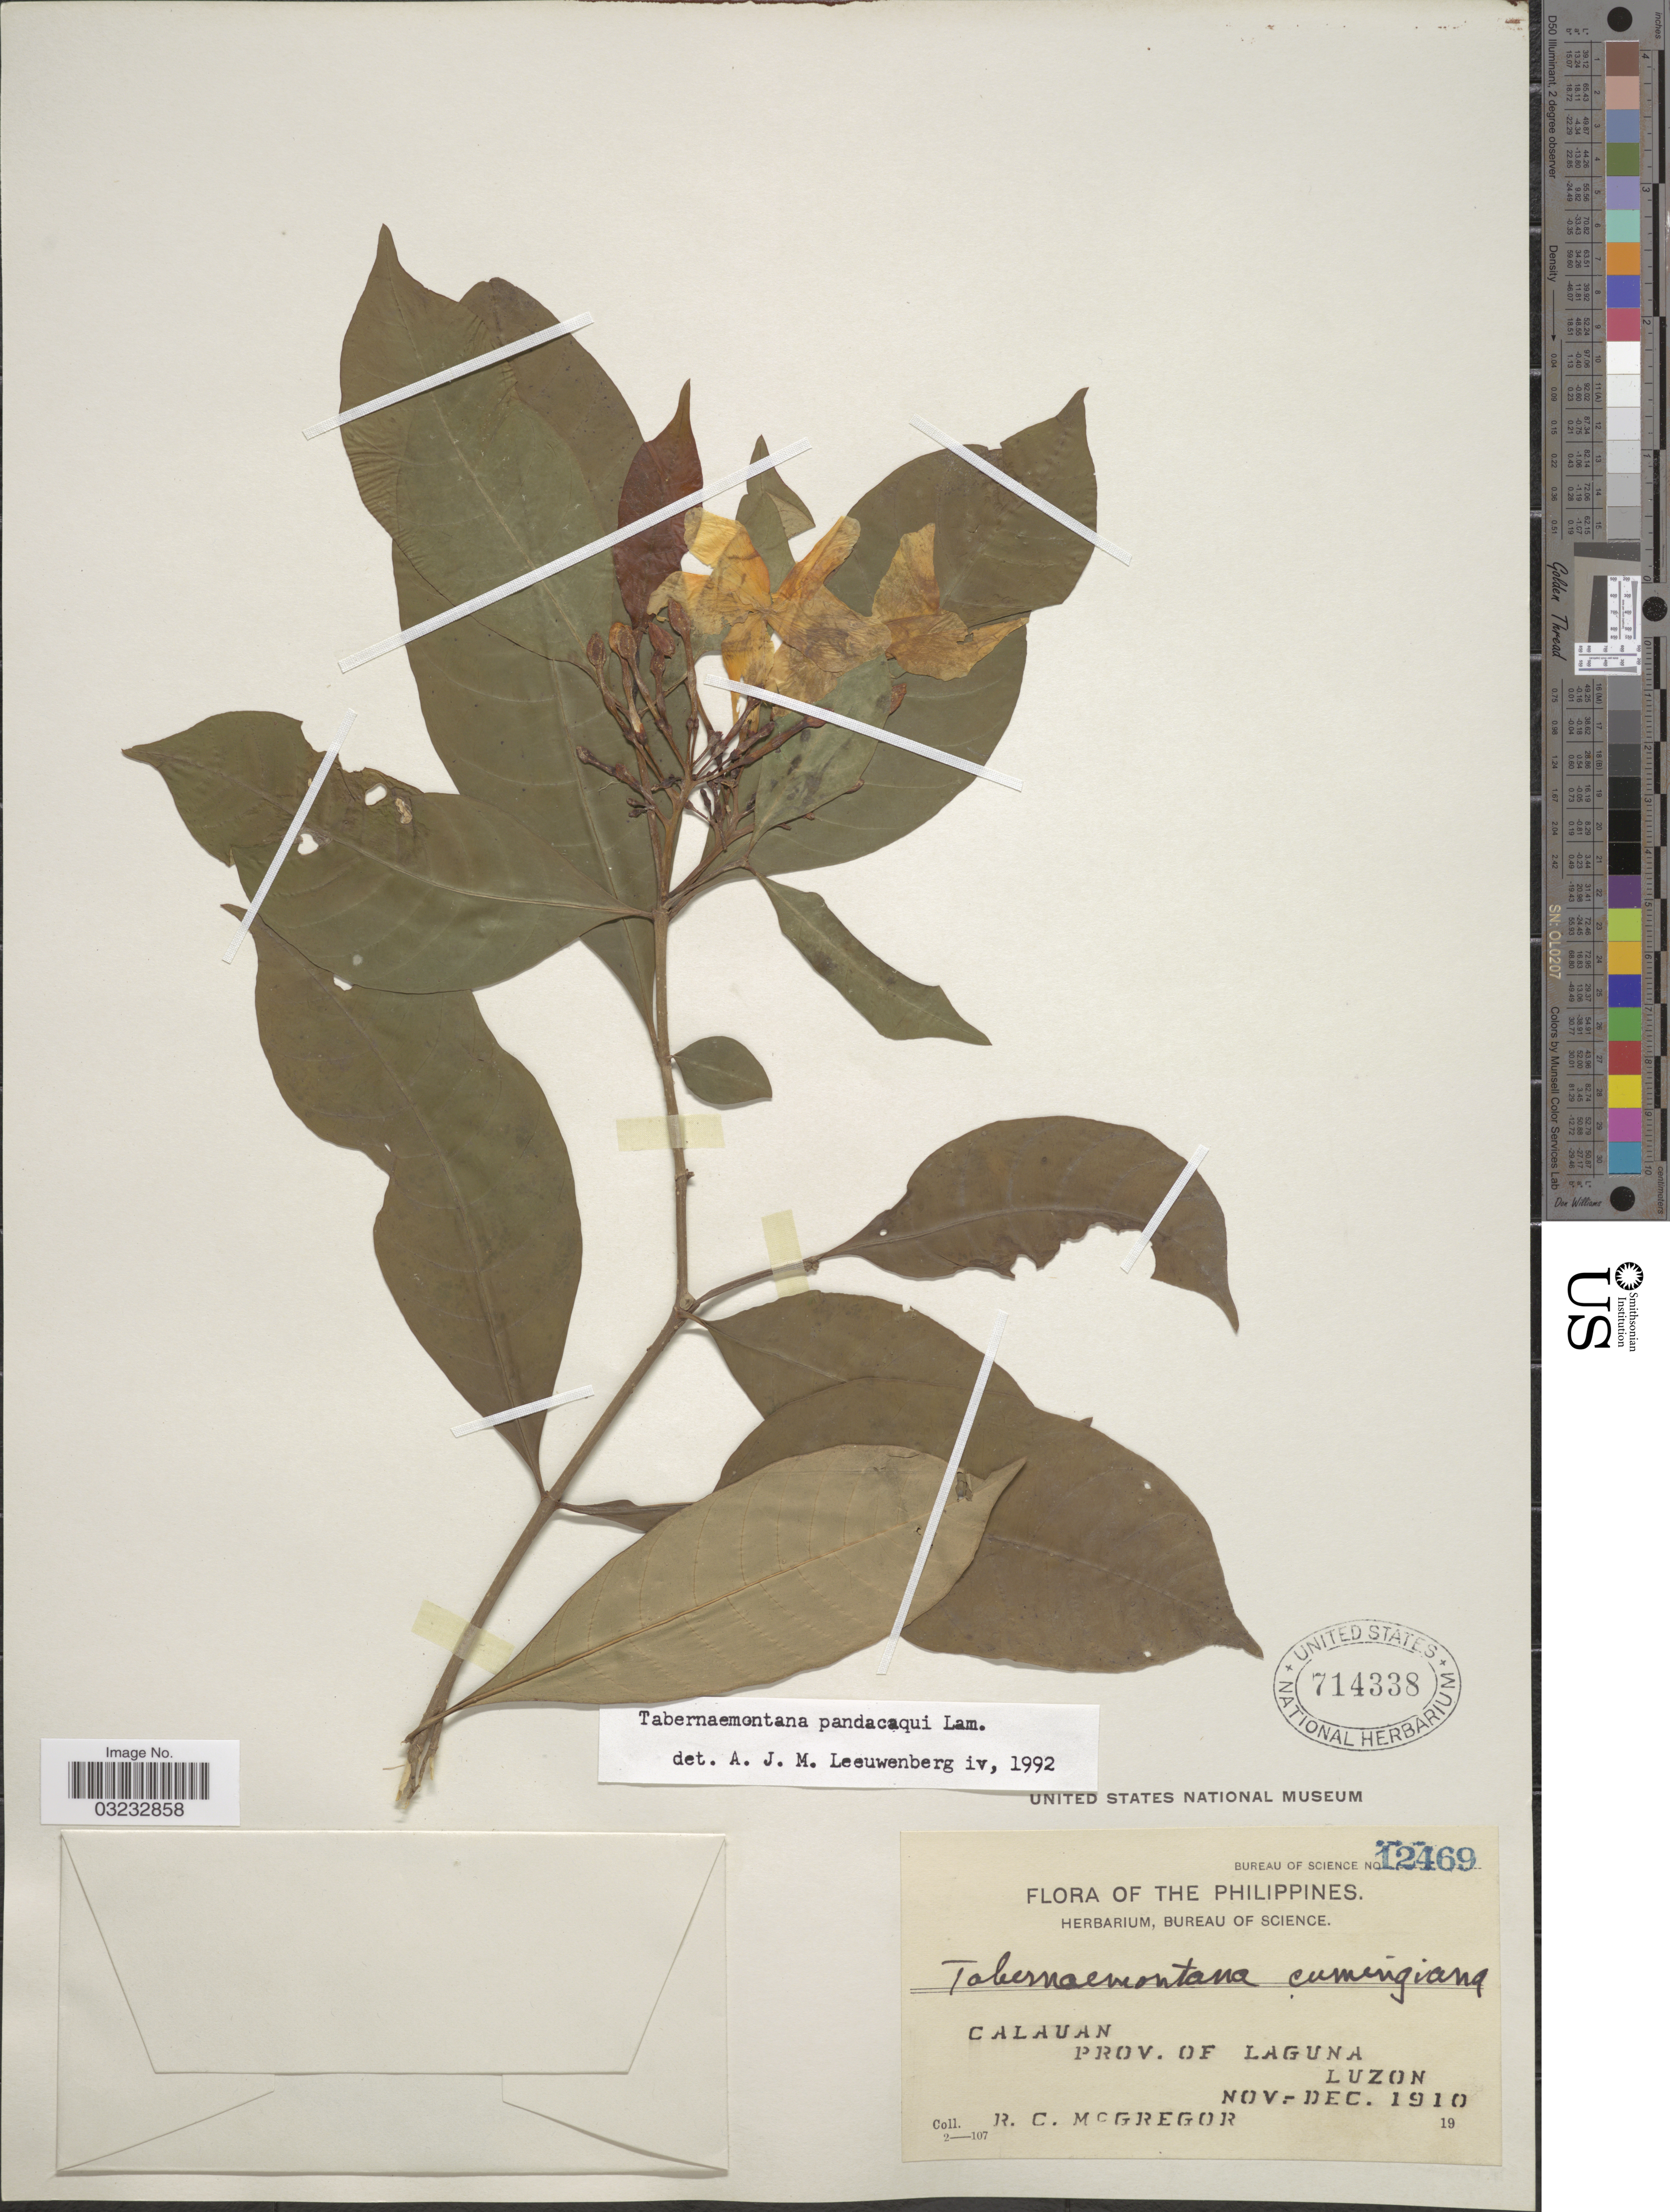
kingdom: Plantae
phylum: Tracheophyta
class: Magnoliopsida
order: Gentianales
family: Apocynaceae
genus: Tabernaemontana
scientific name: Tabernaemontana pandacaqui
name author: Poir.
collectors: R. C. McGregor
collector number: Bureau of Science 12469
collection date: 1910-11/1910-12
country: Philippines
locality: Calauan, Prov. of Laguna, Luzon.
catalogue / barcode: US 714338